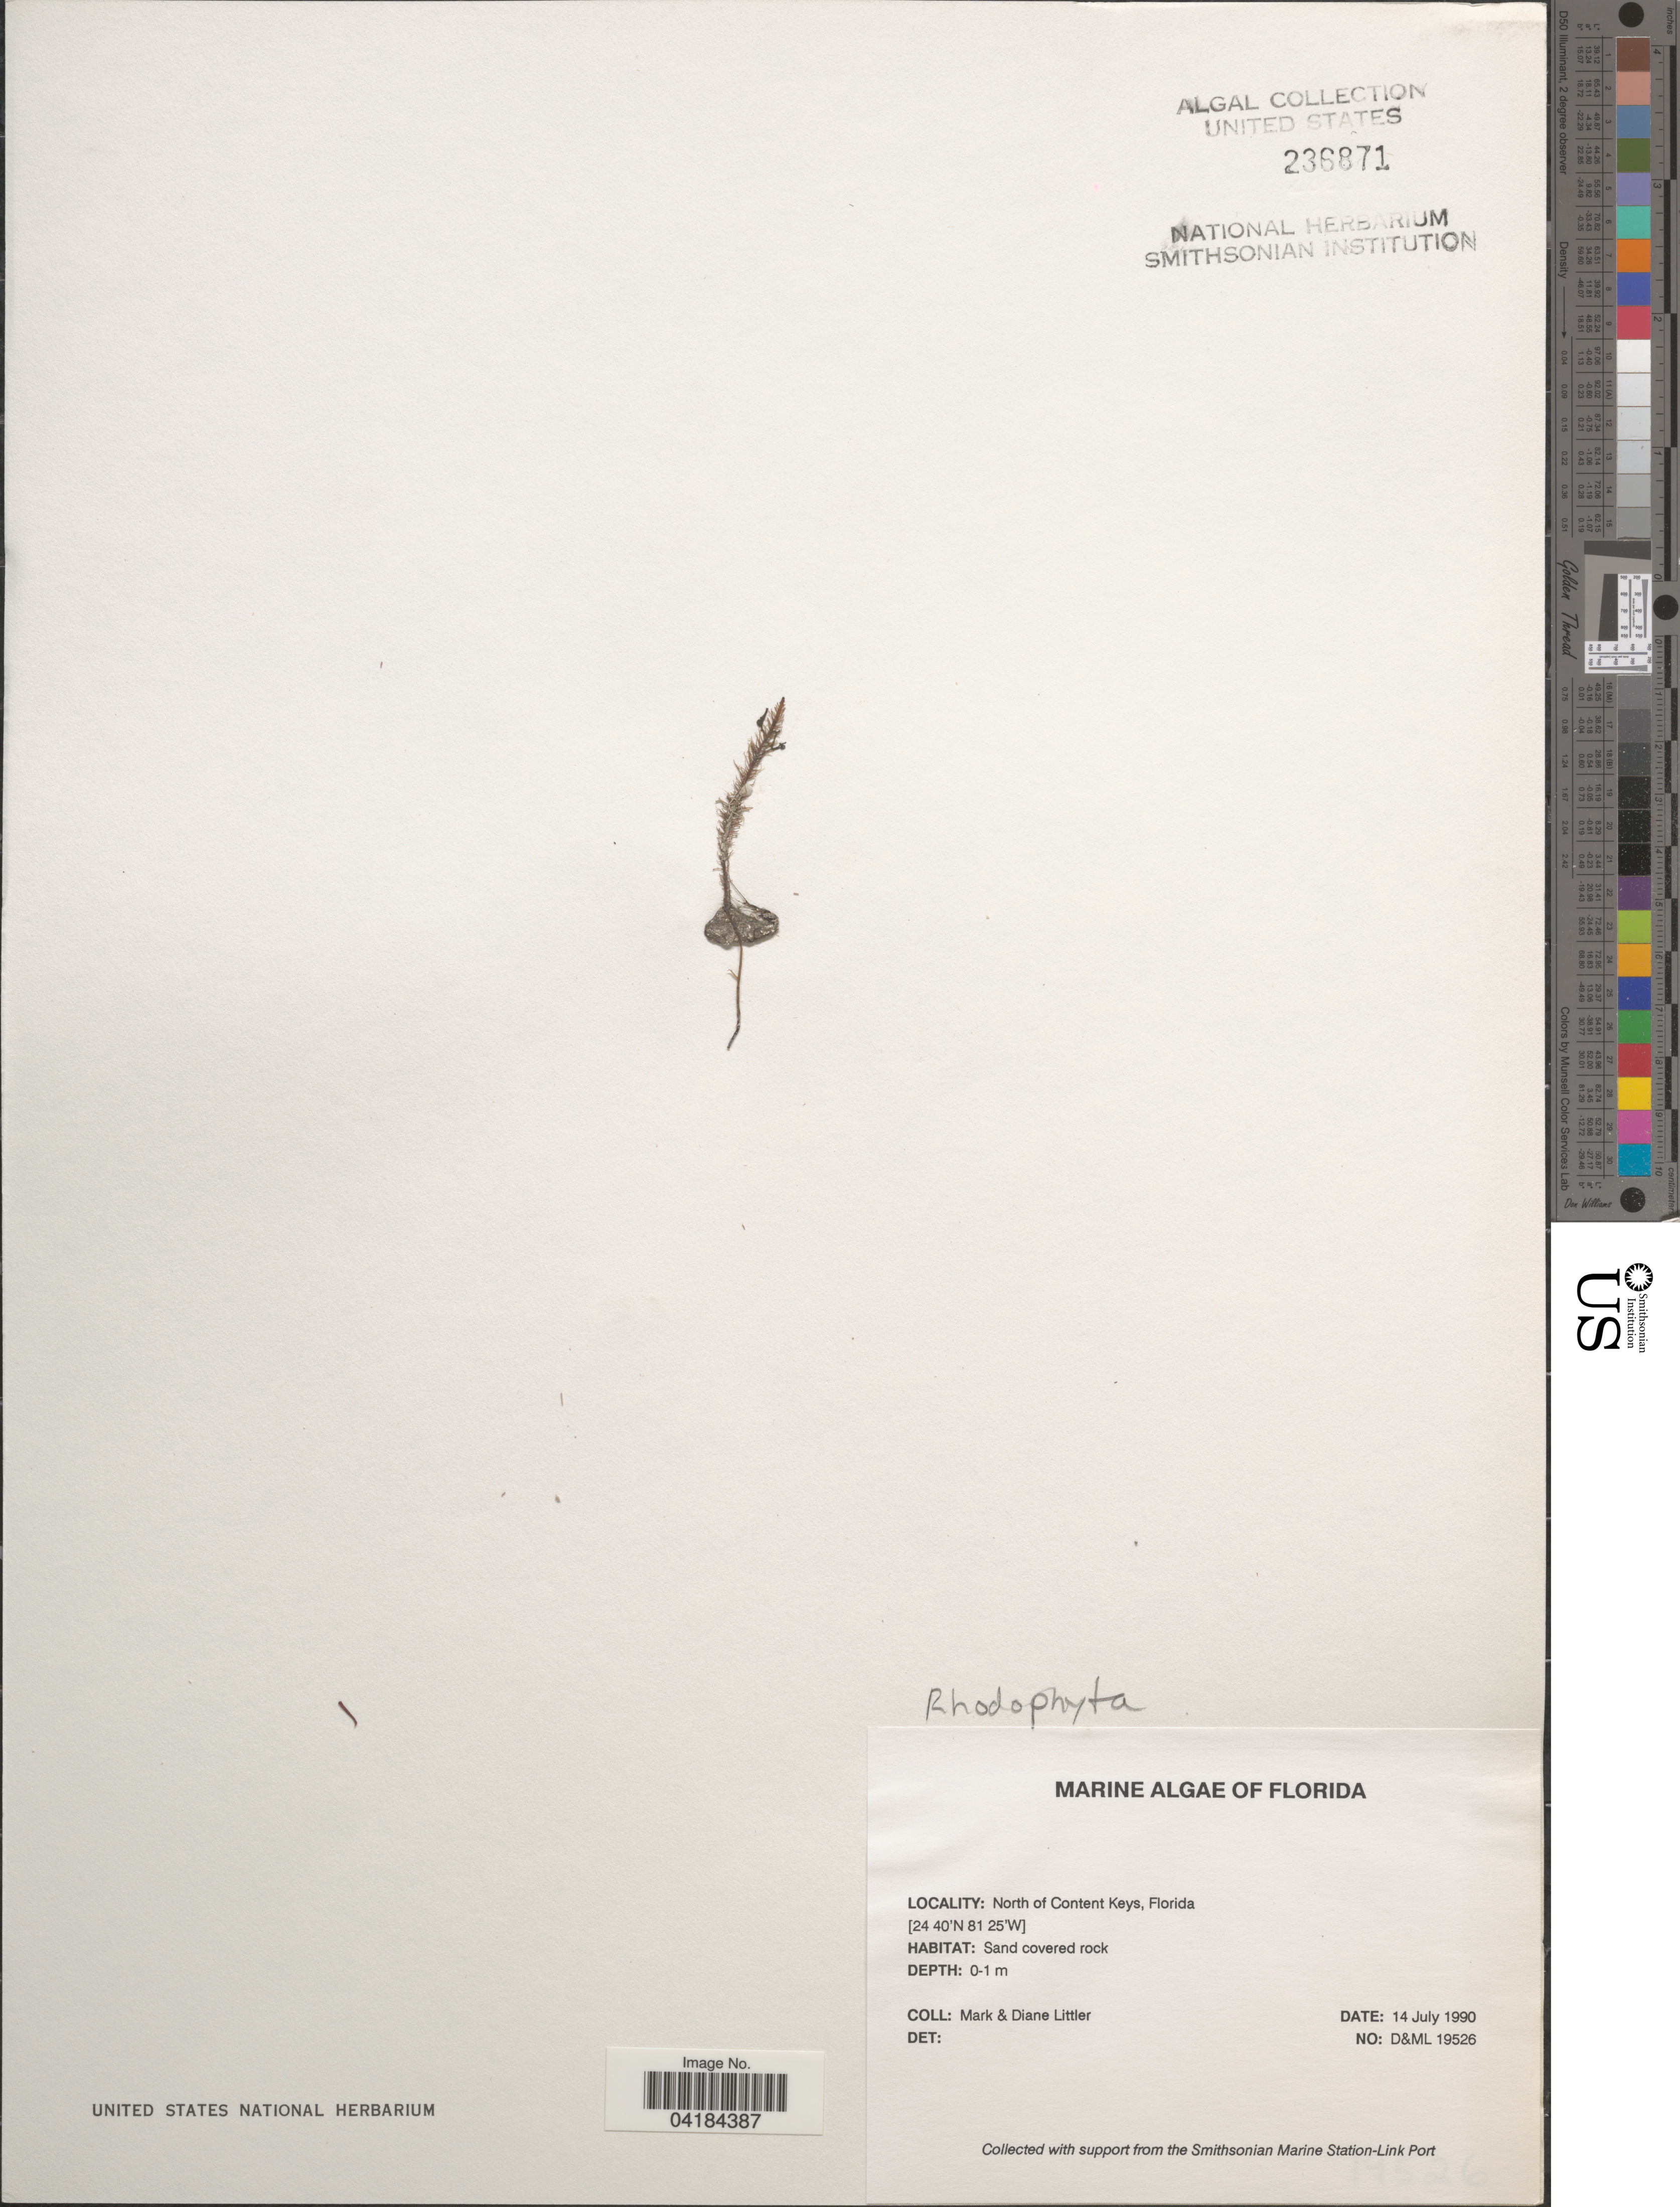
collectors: M. M. Littler & D. S. Littler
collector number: D&ML19526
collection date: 1990-07-14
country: United States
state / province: Florida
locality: North of Content Keys.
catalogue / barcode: US 236871